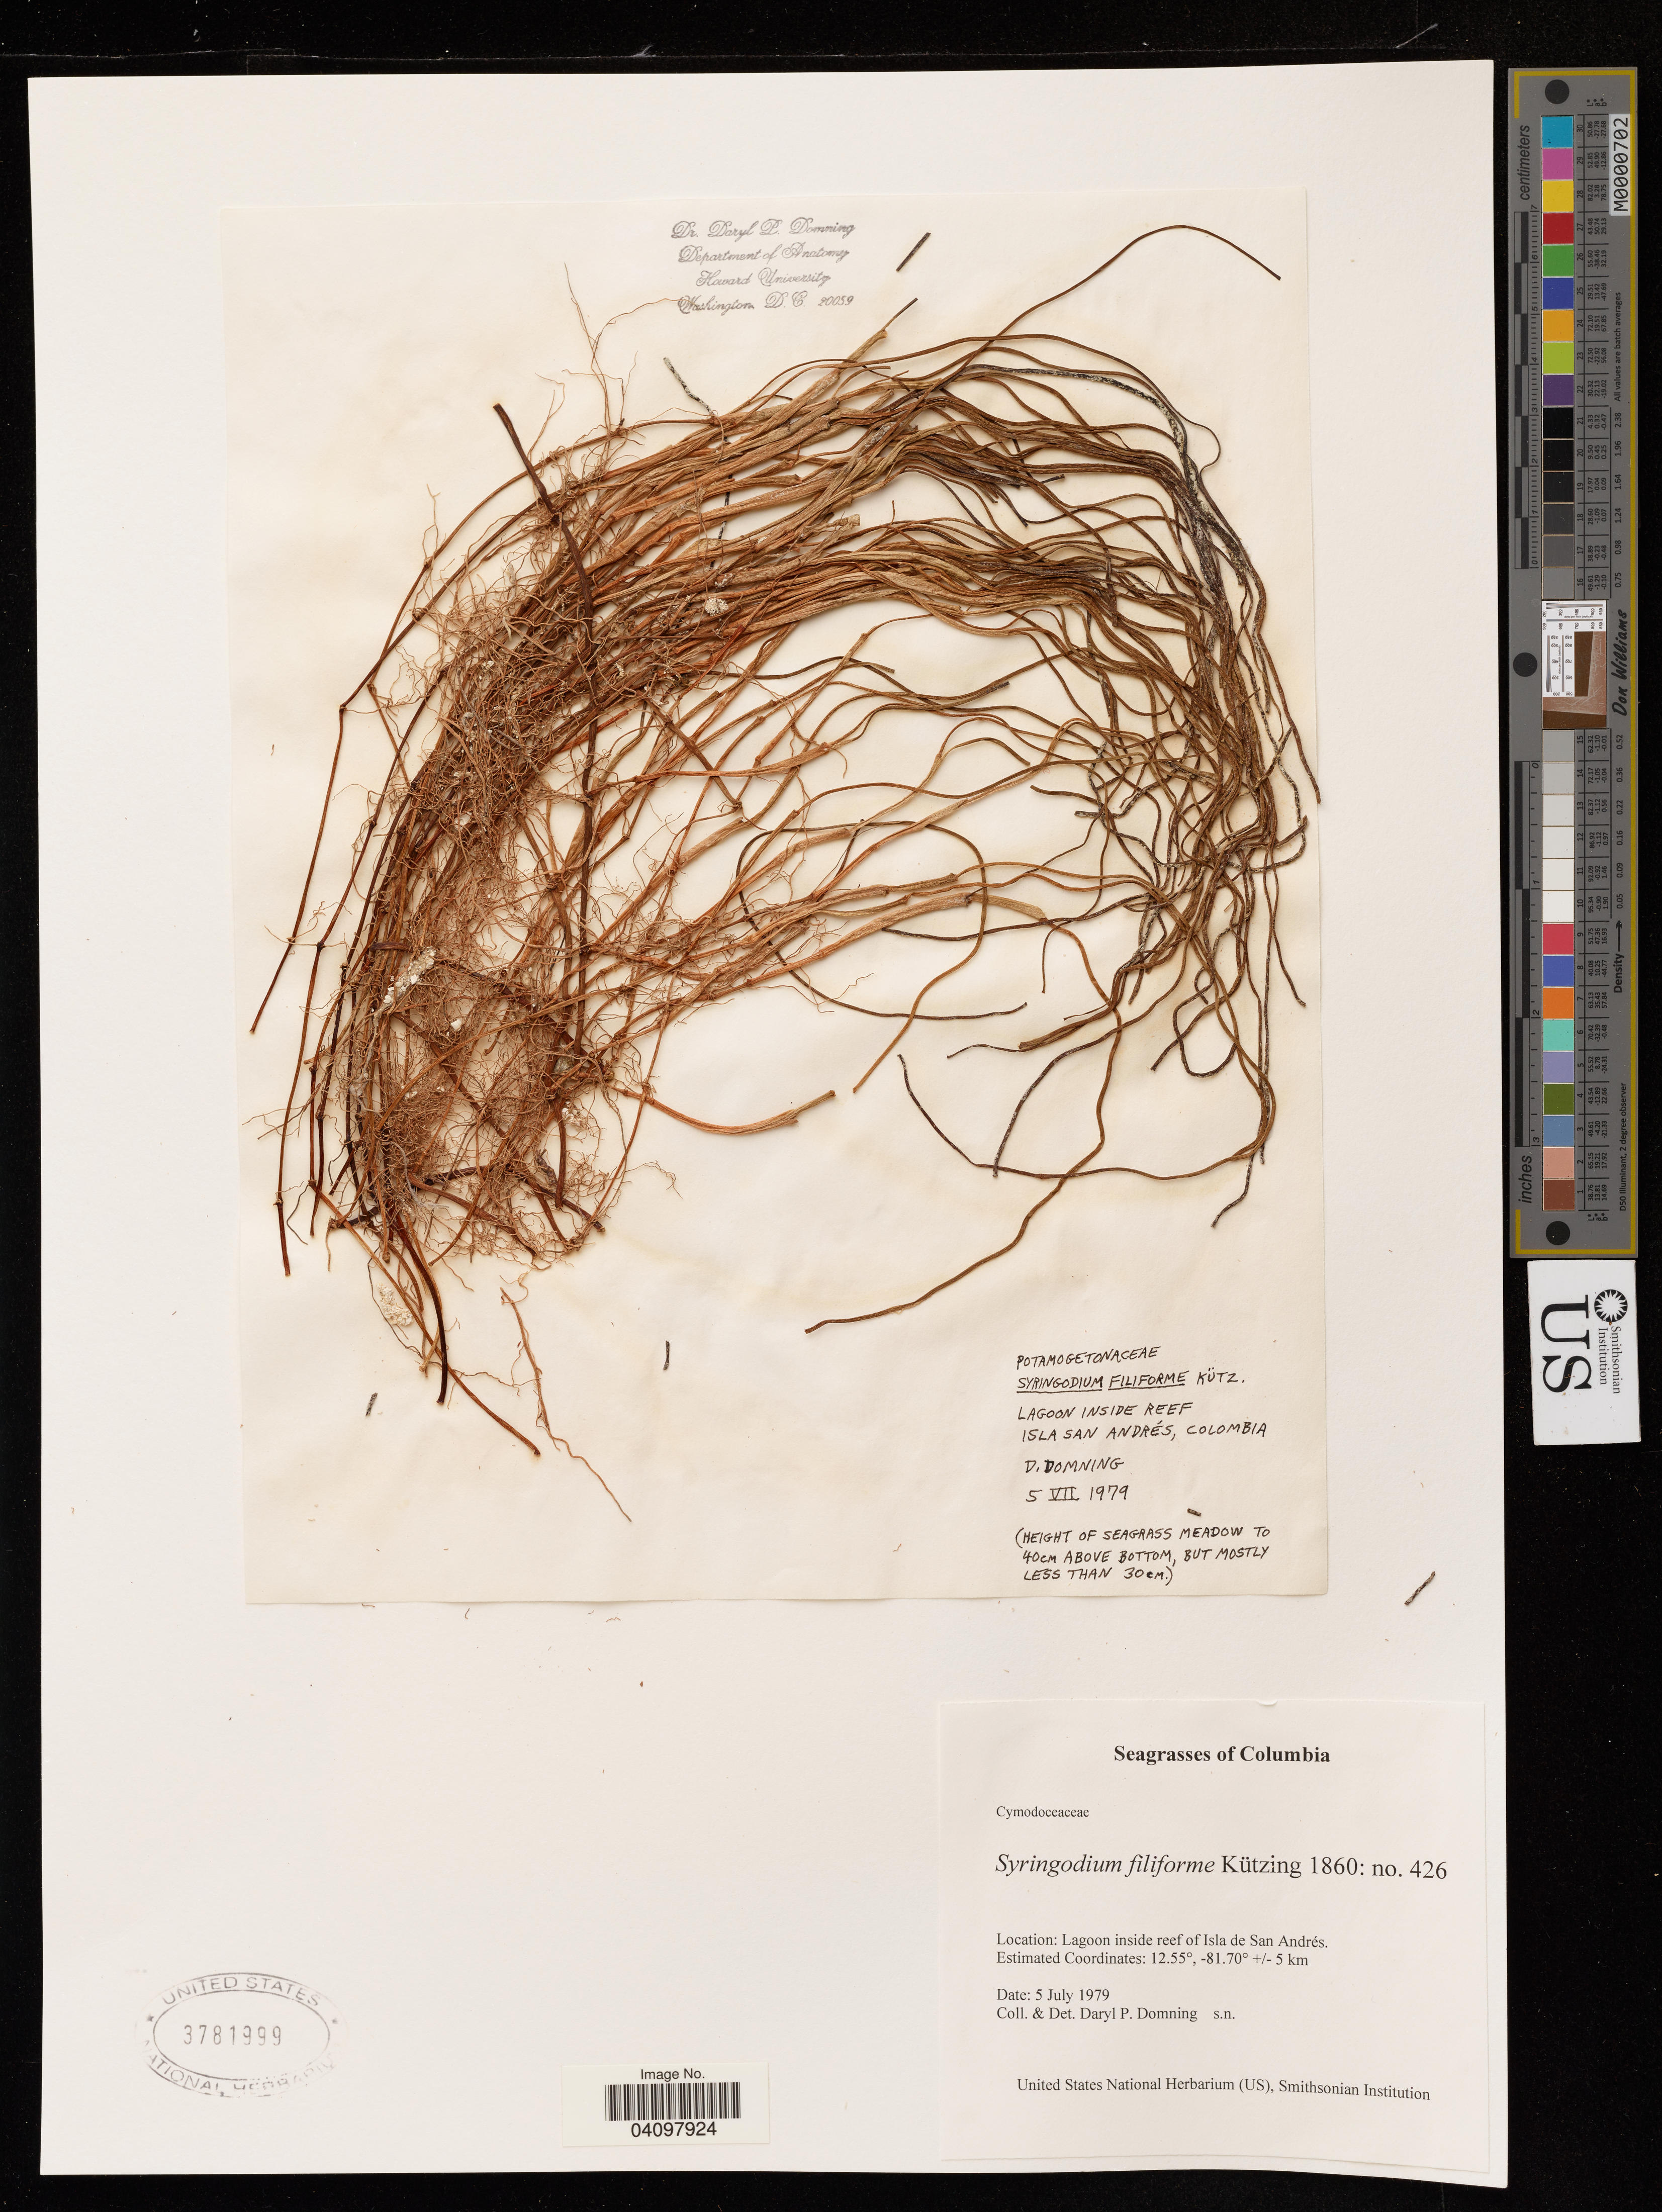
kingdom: Plantae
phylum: Tracheophyta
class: Liliopsida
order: Alismatales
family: Cymodoceaceae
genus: Syringodium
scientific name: Syringodium filiforme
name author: Kütz.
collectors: D. Domning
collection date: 1979-07-05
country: Colombia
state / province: San Andres y Providencia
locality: Lagoon inside reef of Isla de San Andrés.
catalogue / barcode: US 3781999